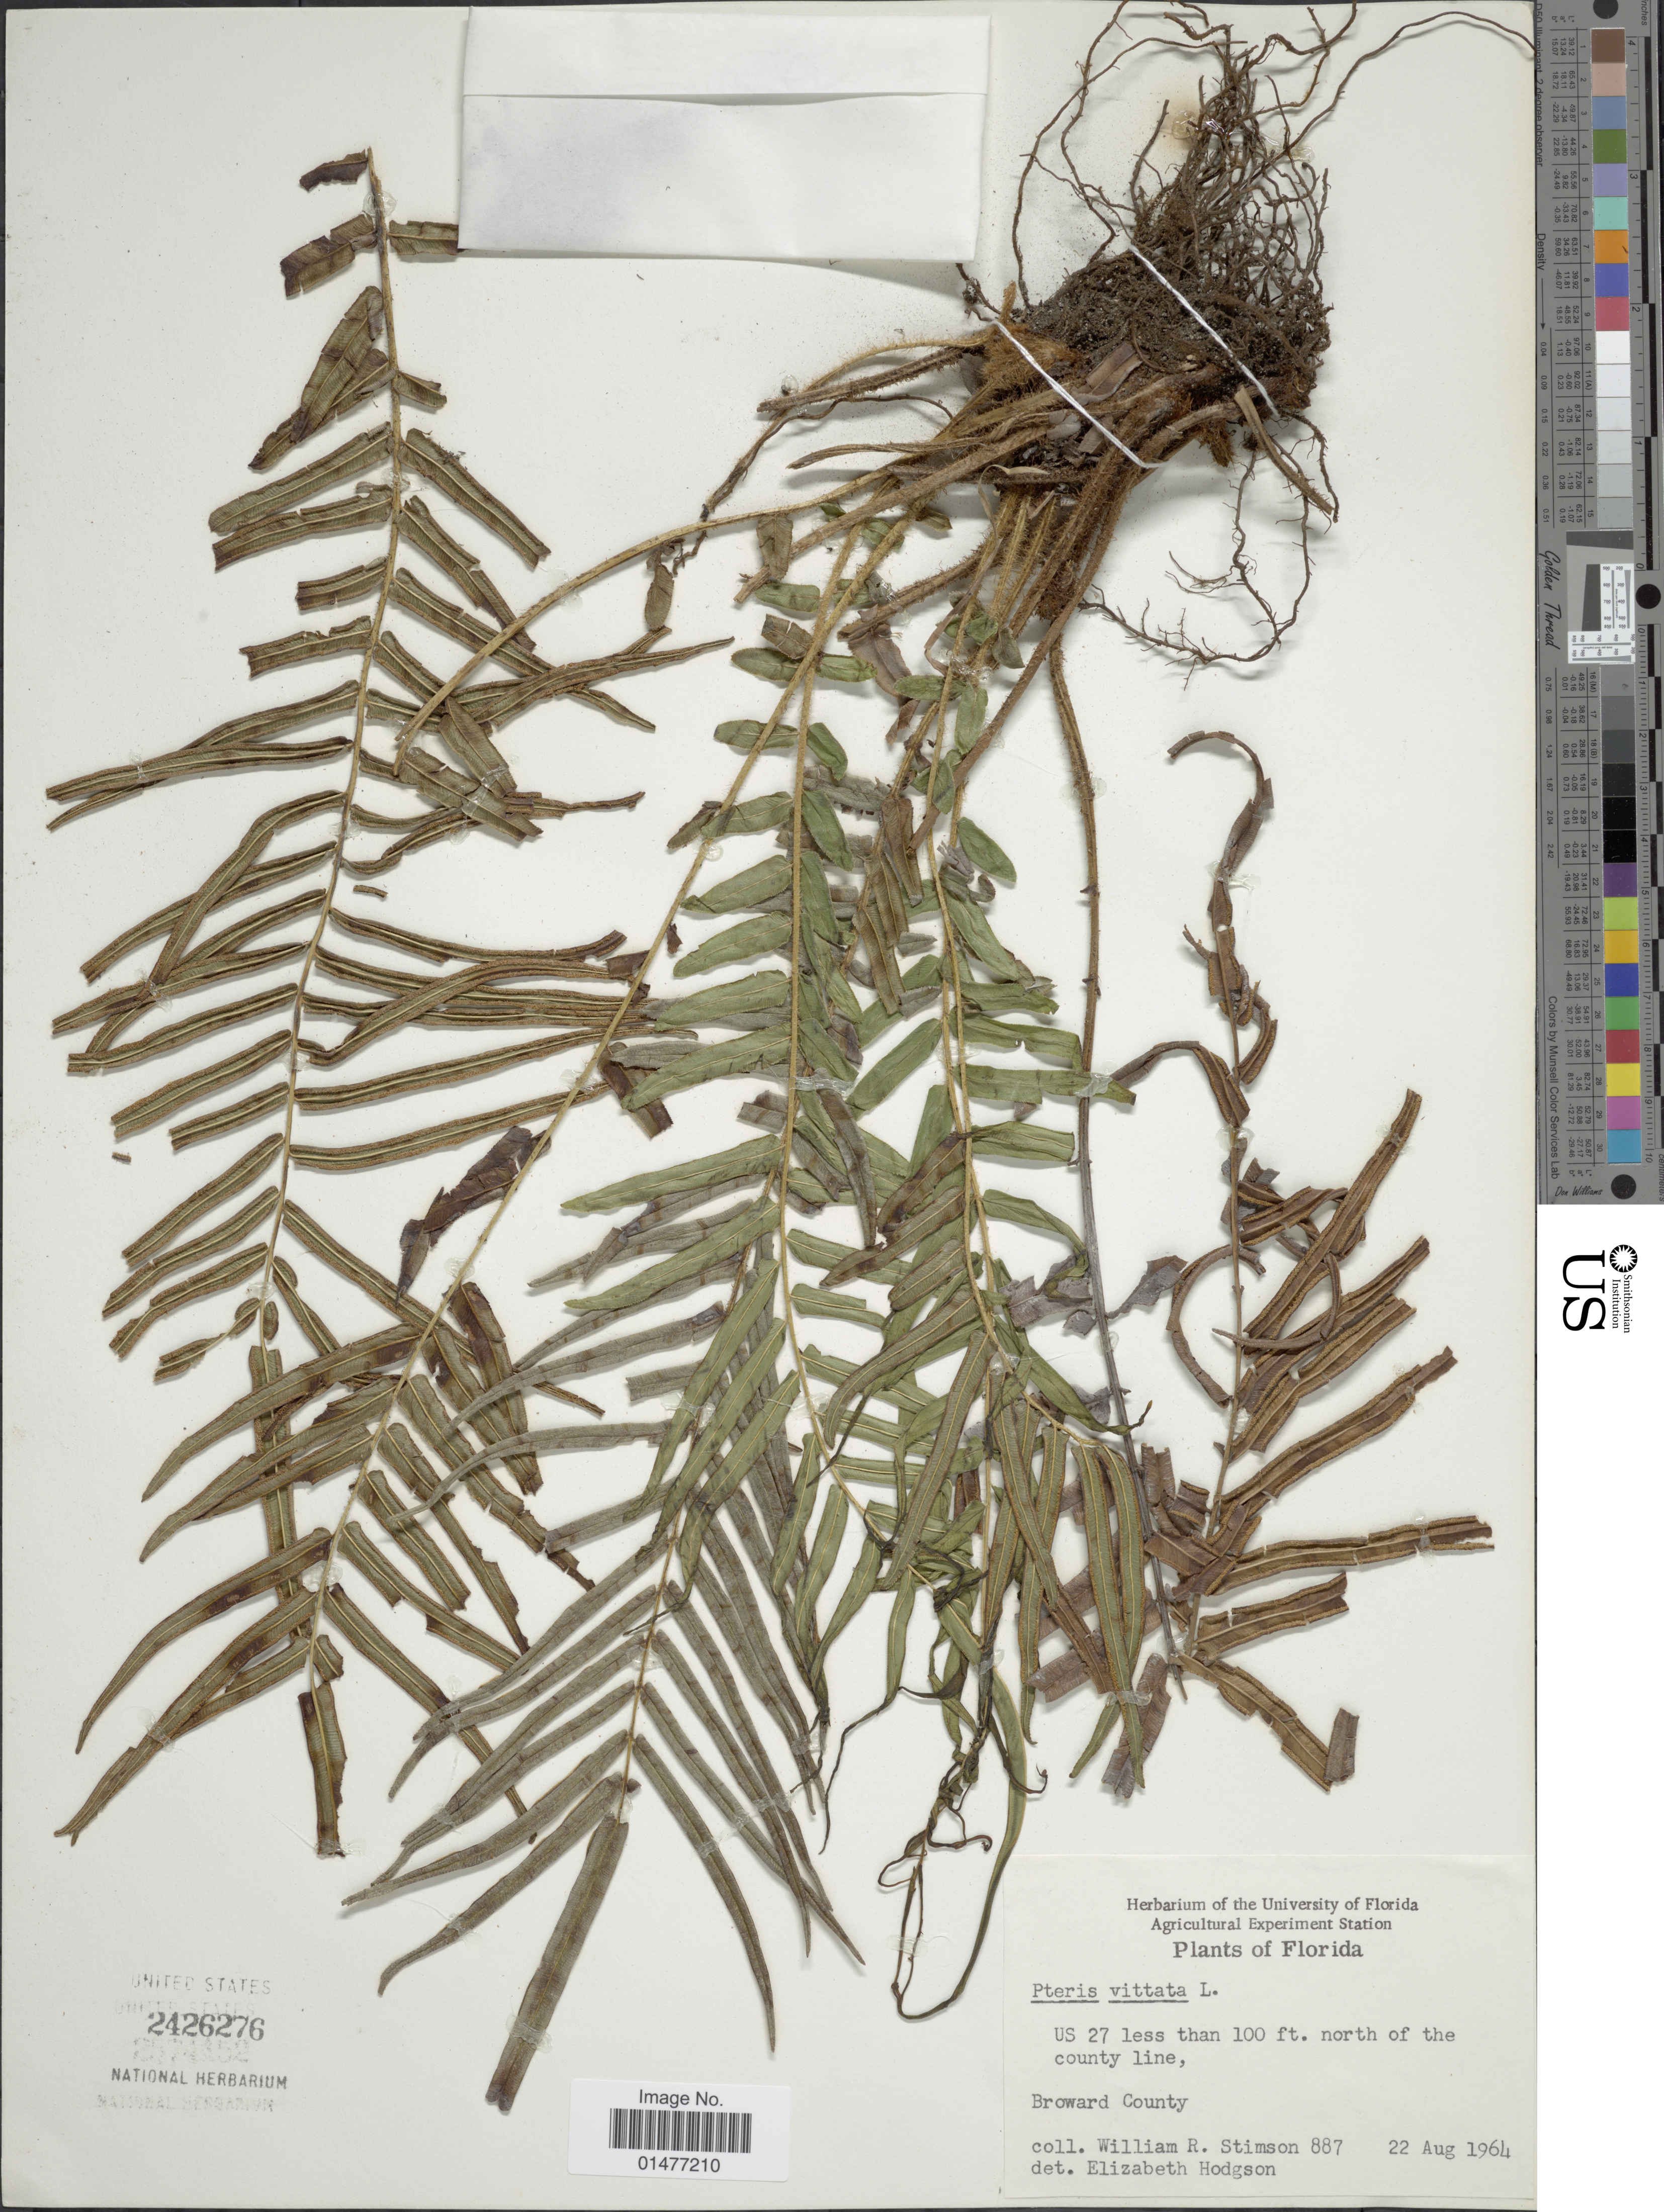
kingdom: Plantae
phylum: Tracheophyta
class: Polypodiopsida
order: Polypodiales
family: Pteridaceae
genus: Pteris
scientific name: Pteris vittata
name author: L.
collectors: W. R. Stimson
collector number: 887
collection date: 1964-08-22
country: United States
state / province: Florida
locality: Plants of Florida, Us 27 less than 100 ft. north of the county line, Broward County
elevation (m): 30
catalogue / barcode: US 2426276